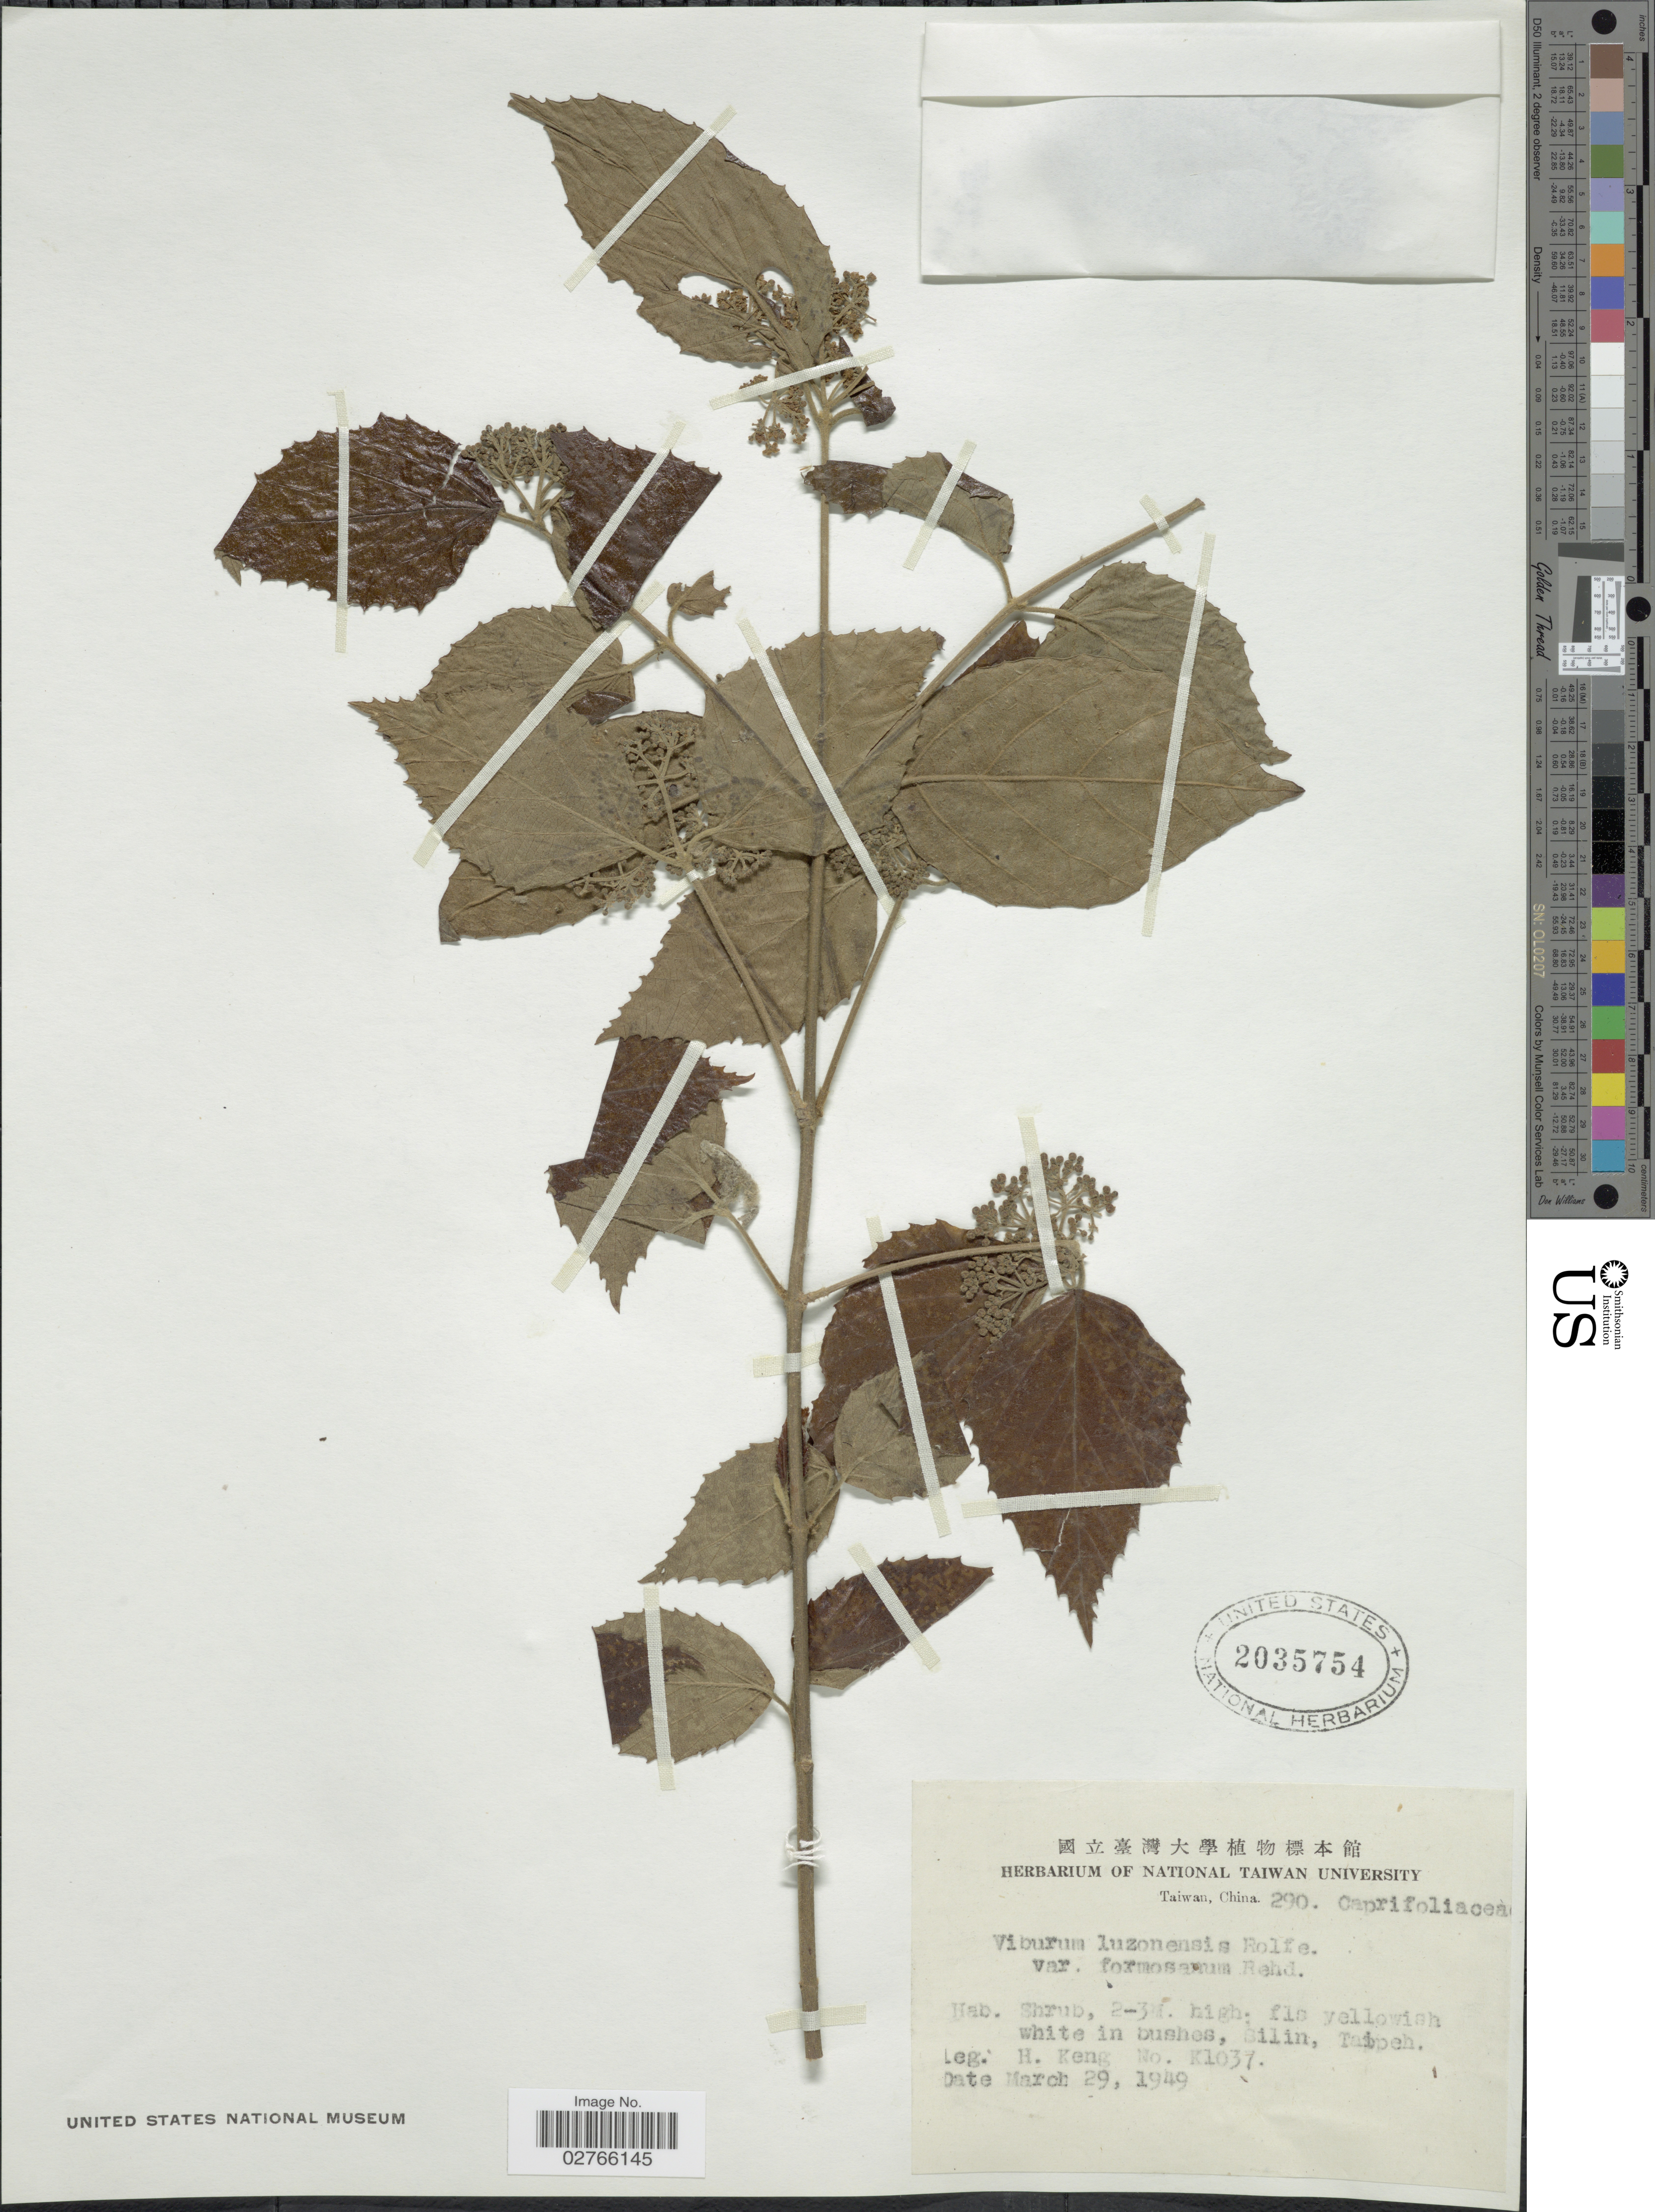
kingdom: Plantae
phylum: Tracheophyta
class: Magnoliopsida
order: Dipsacales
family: Viburnaceae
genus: Viburnum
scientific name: Viburnum formosanum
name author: (Hance) Hayata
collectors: H. Keng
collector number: K1037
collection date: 1949-03-29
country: Taiwan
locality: Silin, Taipeh.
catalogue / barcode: US 2035754